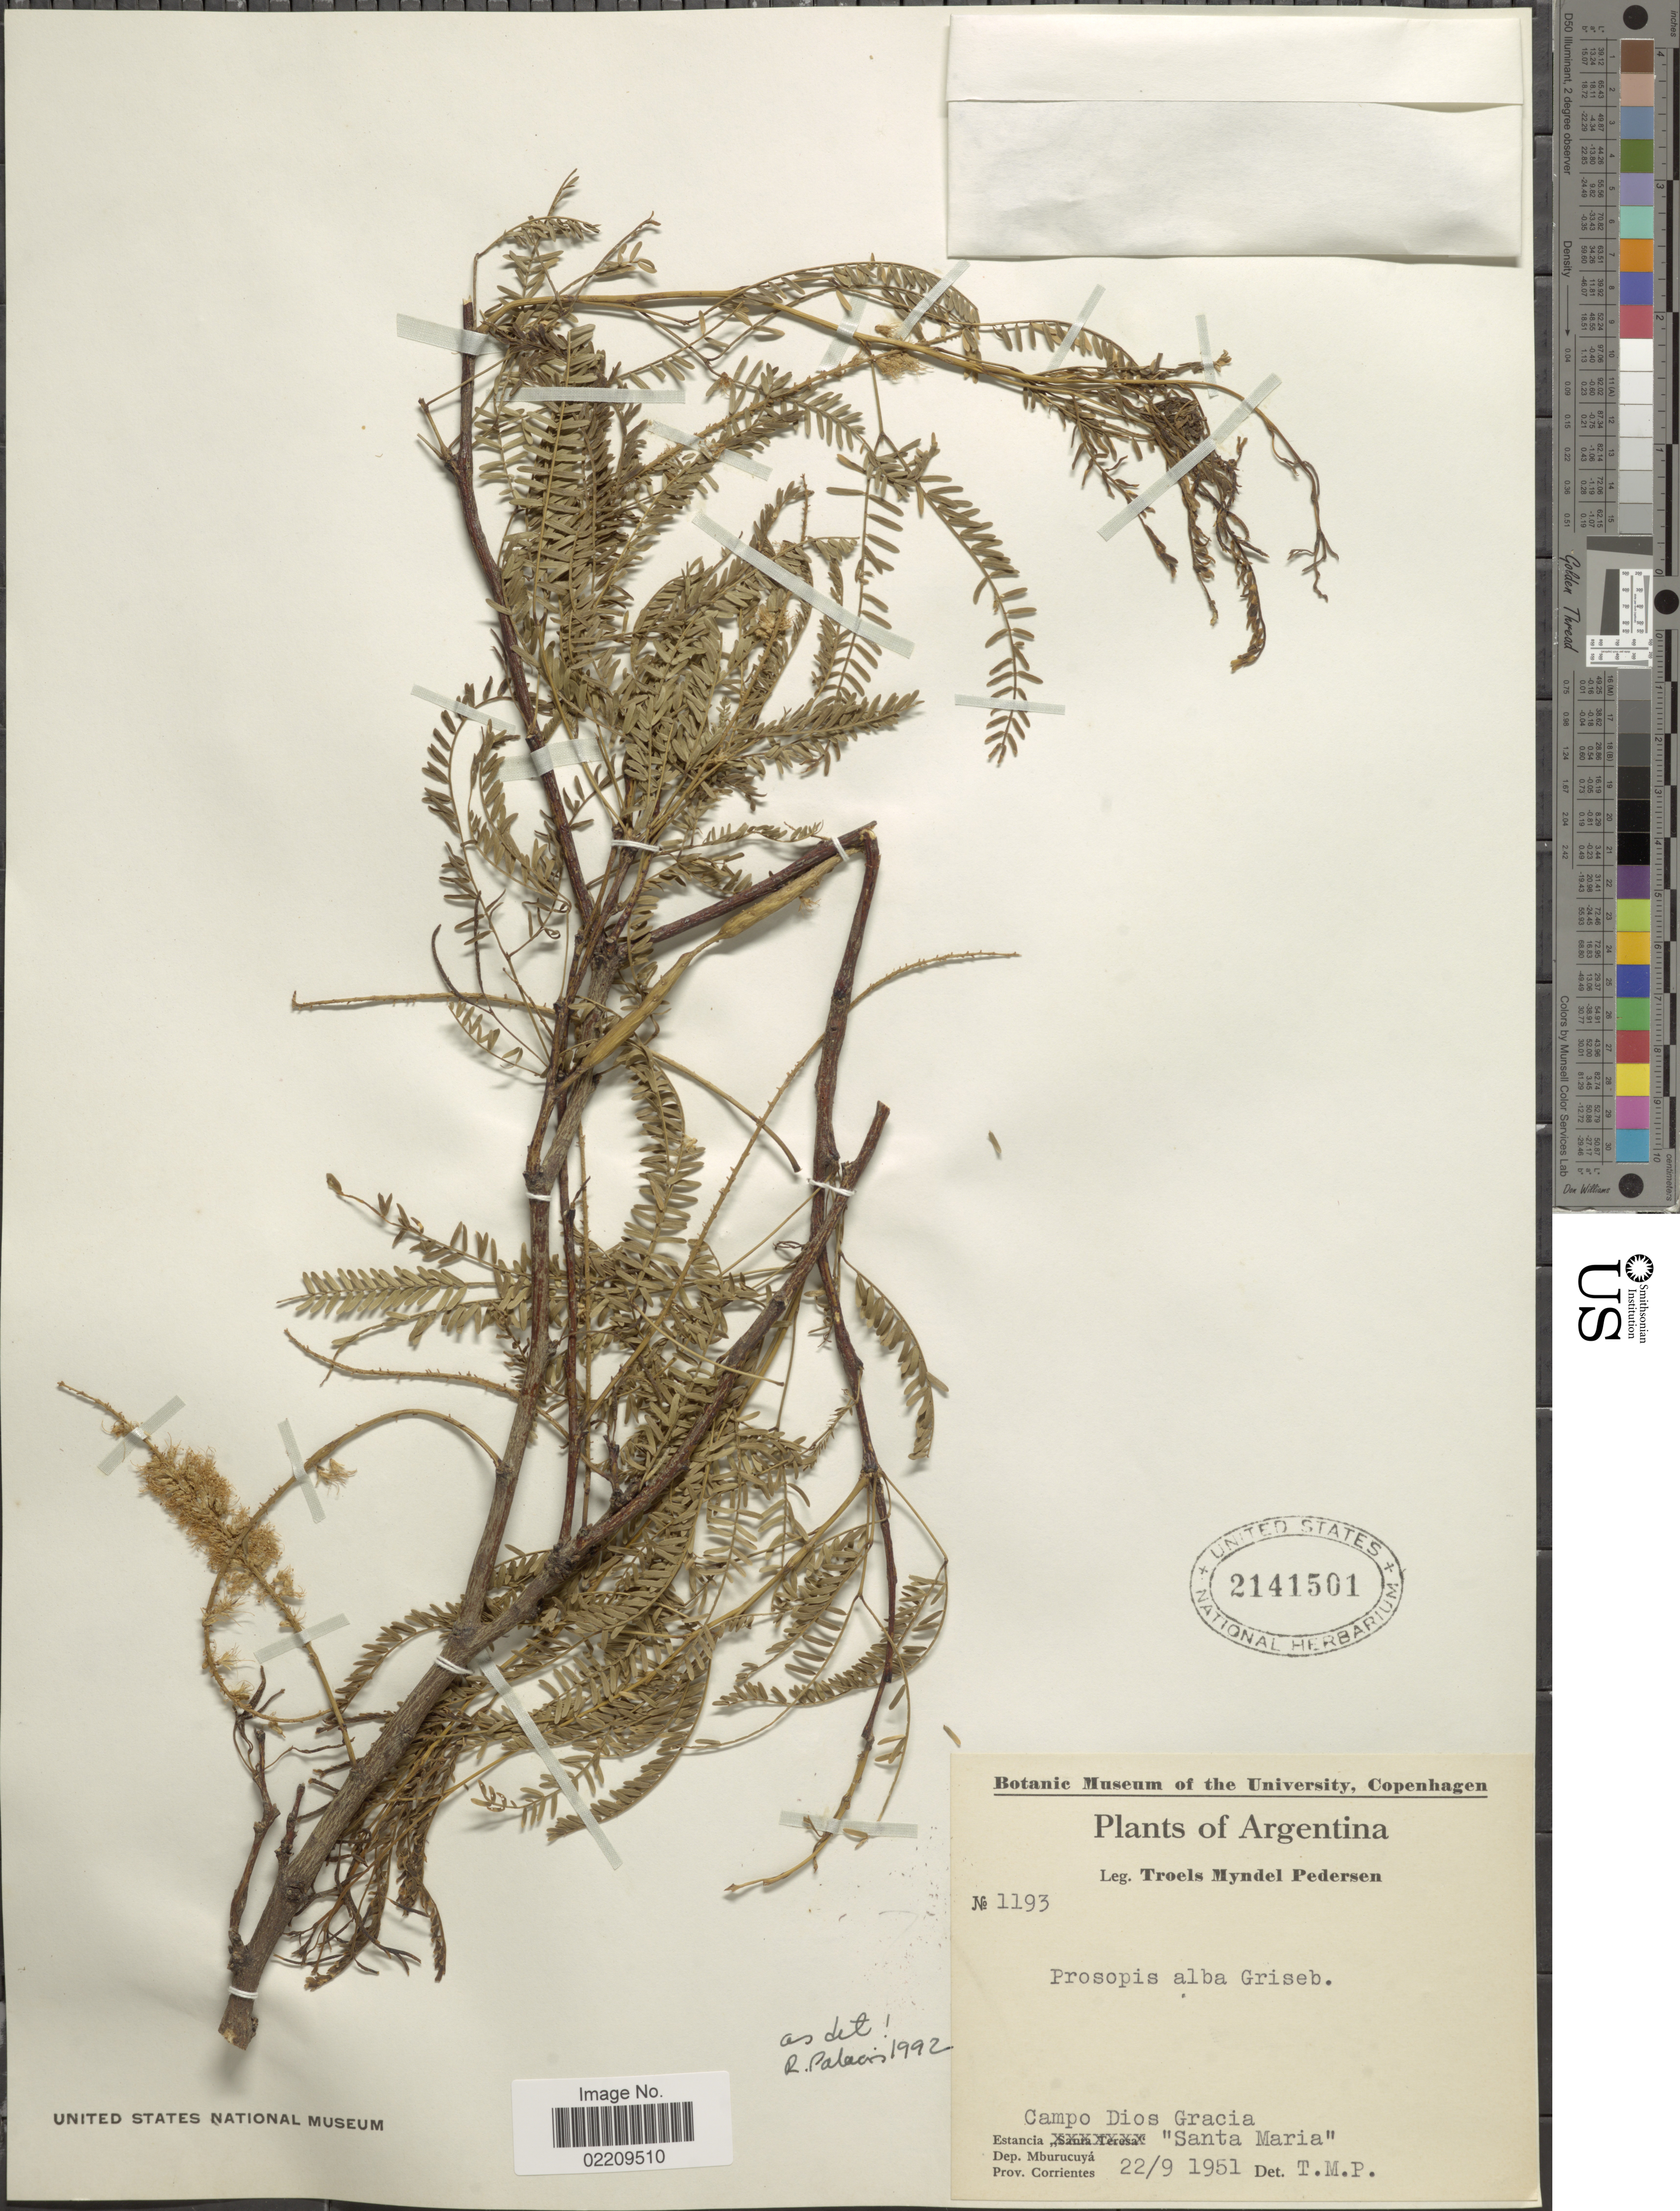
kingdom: Plantae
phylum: Tracheophyta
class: Magnoliopsida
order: Fabales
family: Fabaceae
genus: Neltuma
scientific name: Neltuma alba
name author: (Griseb.) C. E. Hughes & G.P. Lewis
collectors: T. Pederson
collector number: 1193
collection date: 1951-09-22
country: Argentina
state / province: Corrientes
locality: Estancia Campo Dios Gracia. "Santa Maria". Dep. Mburucuya. Prov. Corrientes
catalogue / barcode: US 2141501